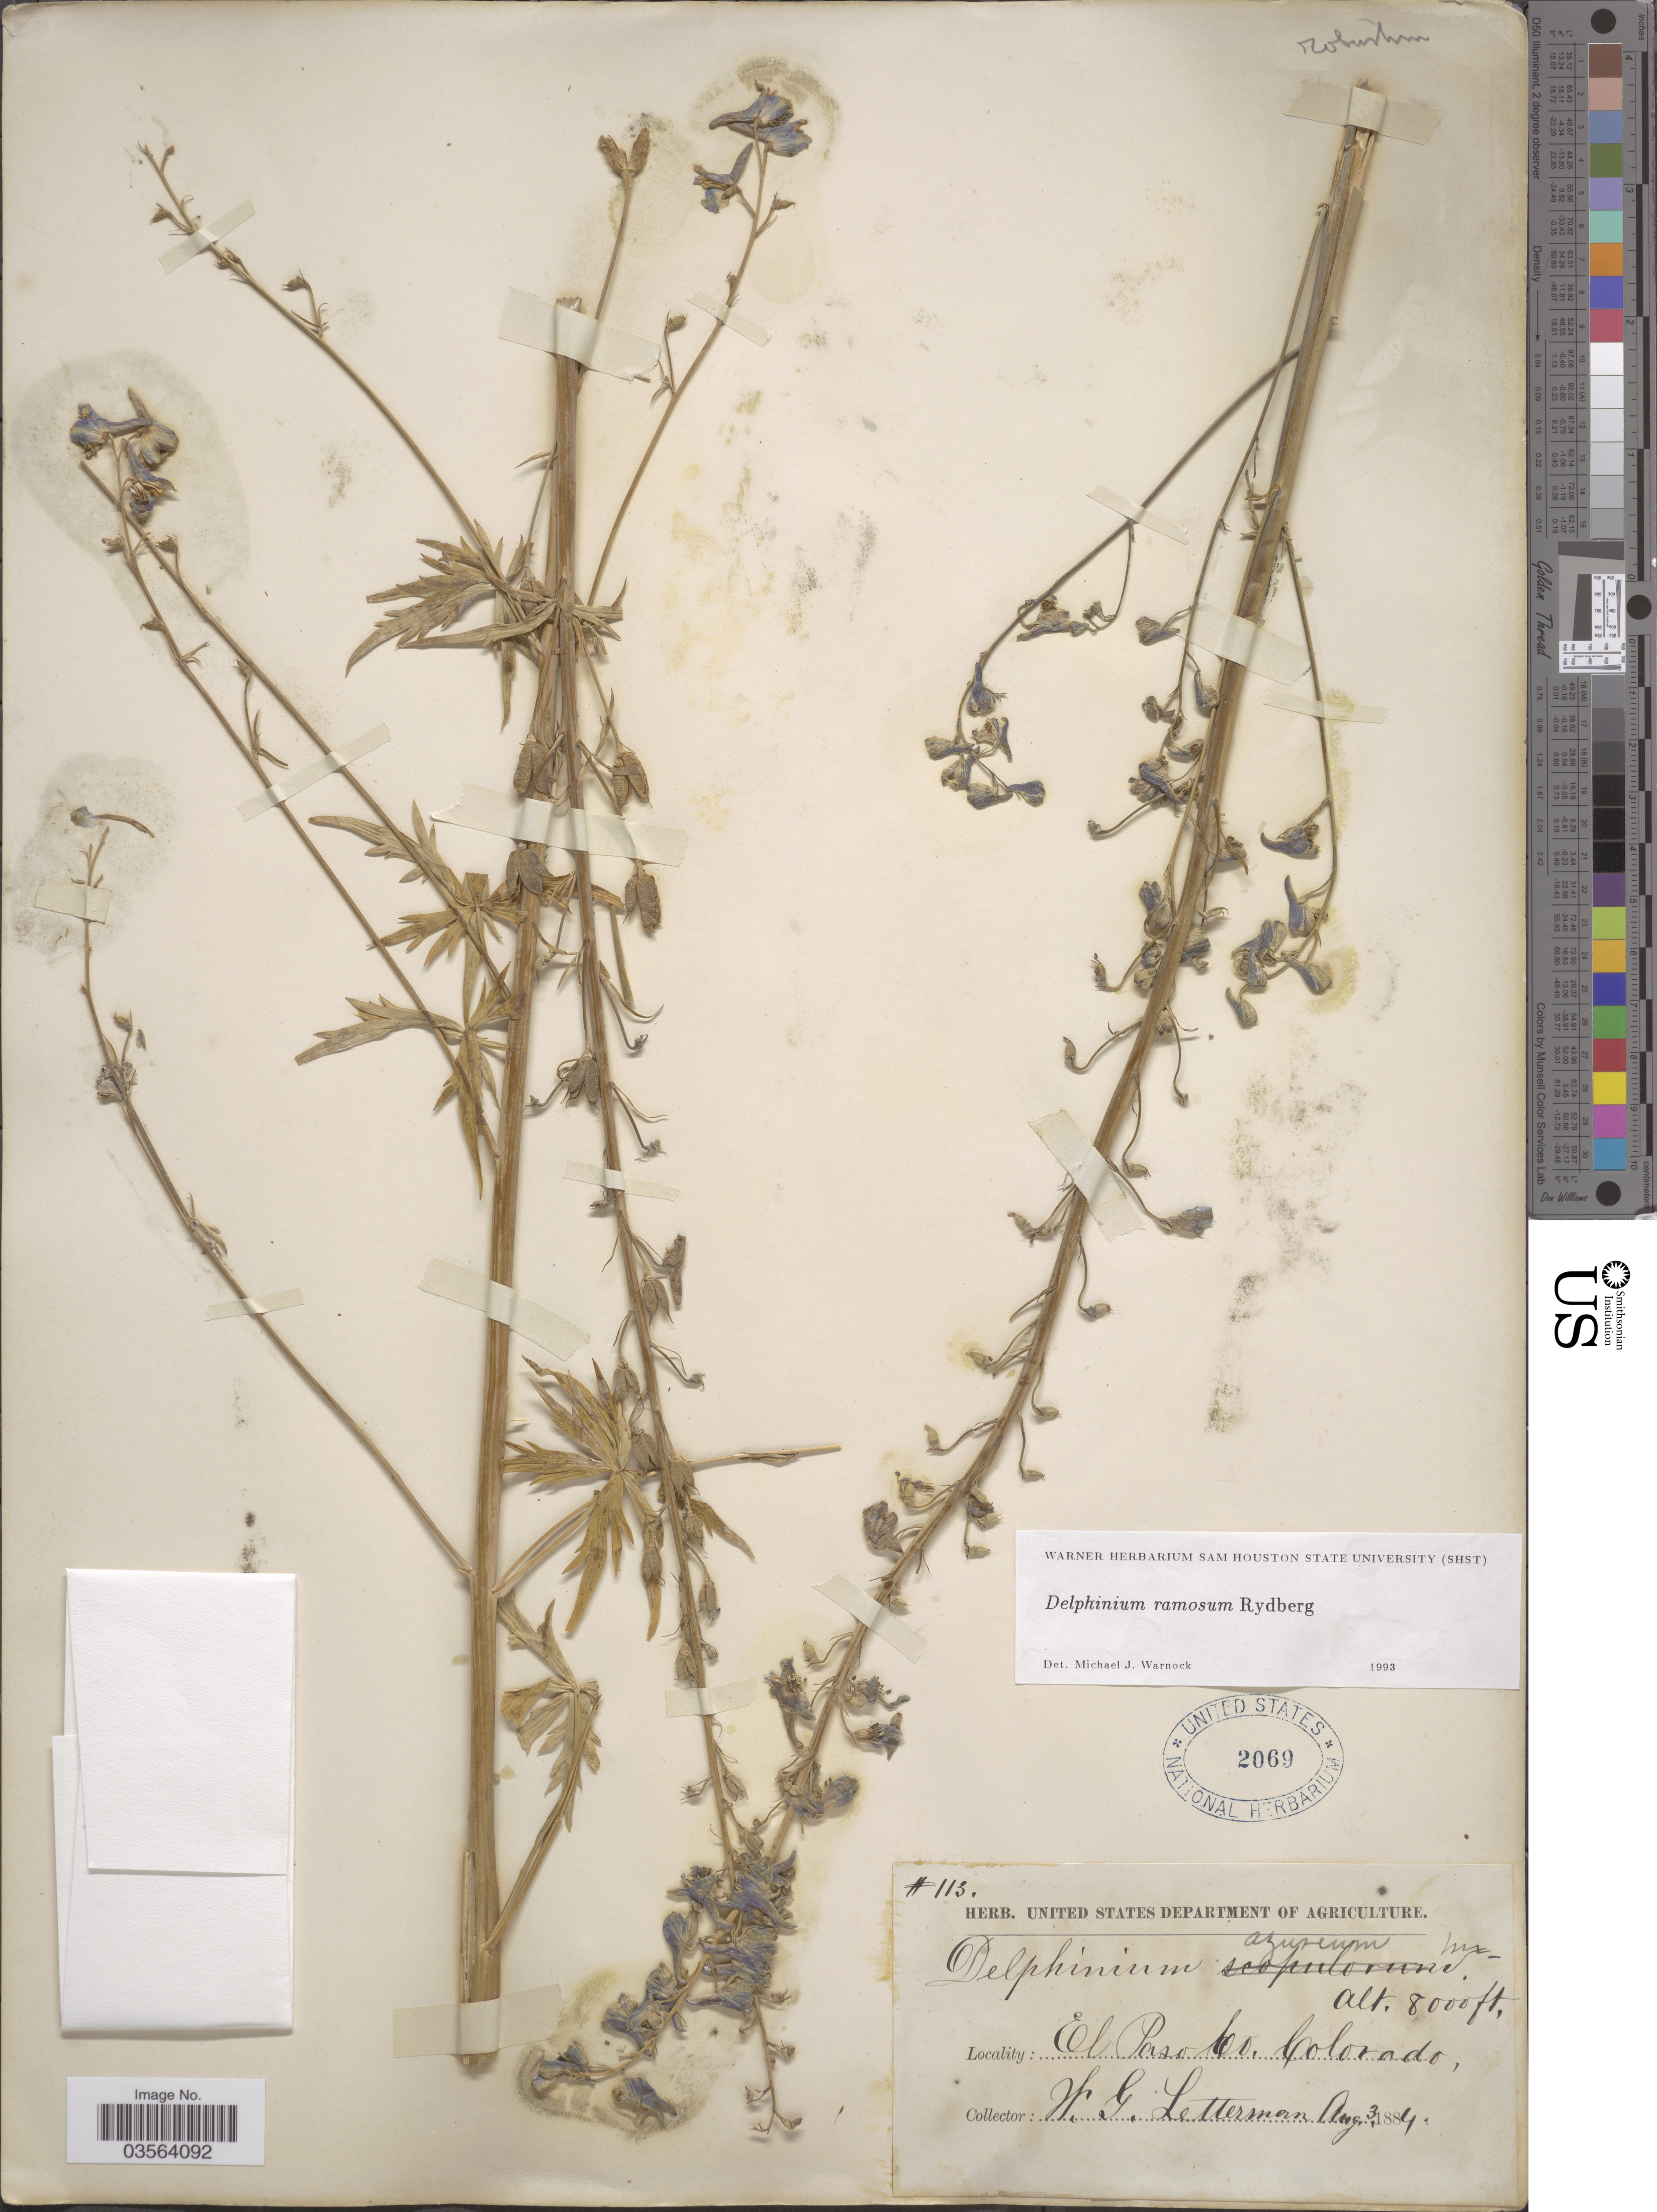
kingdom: Plantae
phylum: Tracheophyta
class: Magnoliopsida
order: Ranunculales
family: Ranunculaceae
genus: Delphinium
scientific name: Delphinium ramosum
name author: Rydb.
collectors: W. Letterman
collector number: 113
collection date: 1884-08-03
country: United States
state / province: Colorado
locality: El Paso Co.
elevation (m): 2438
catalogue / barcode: US 2069